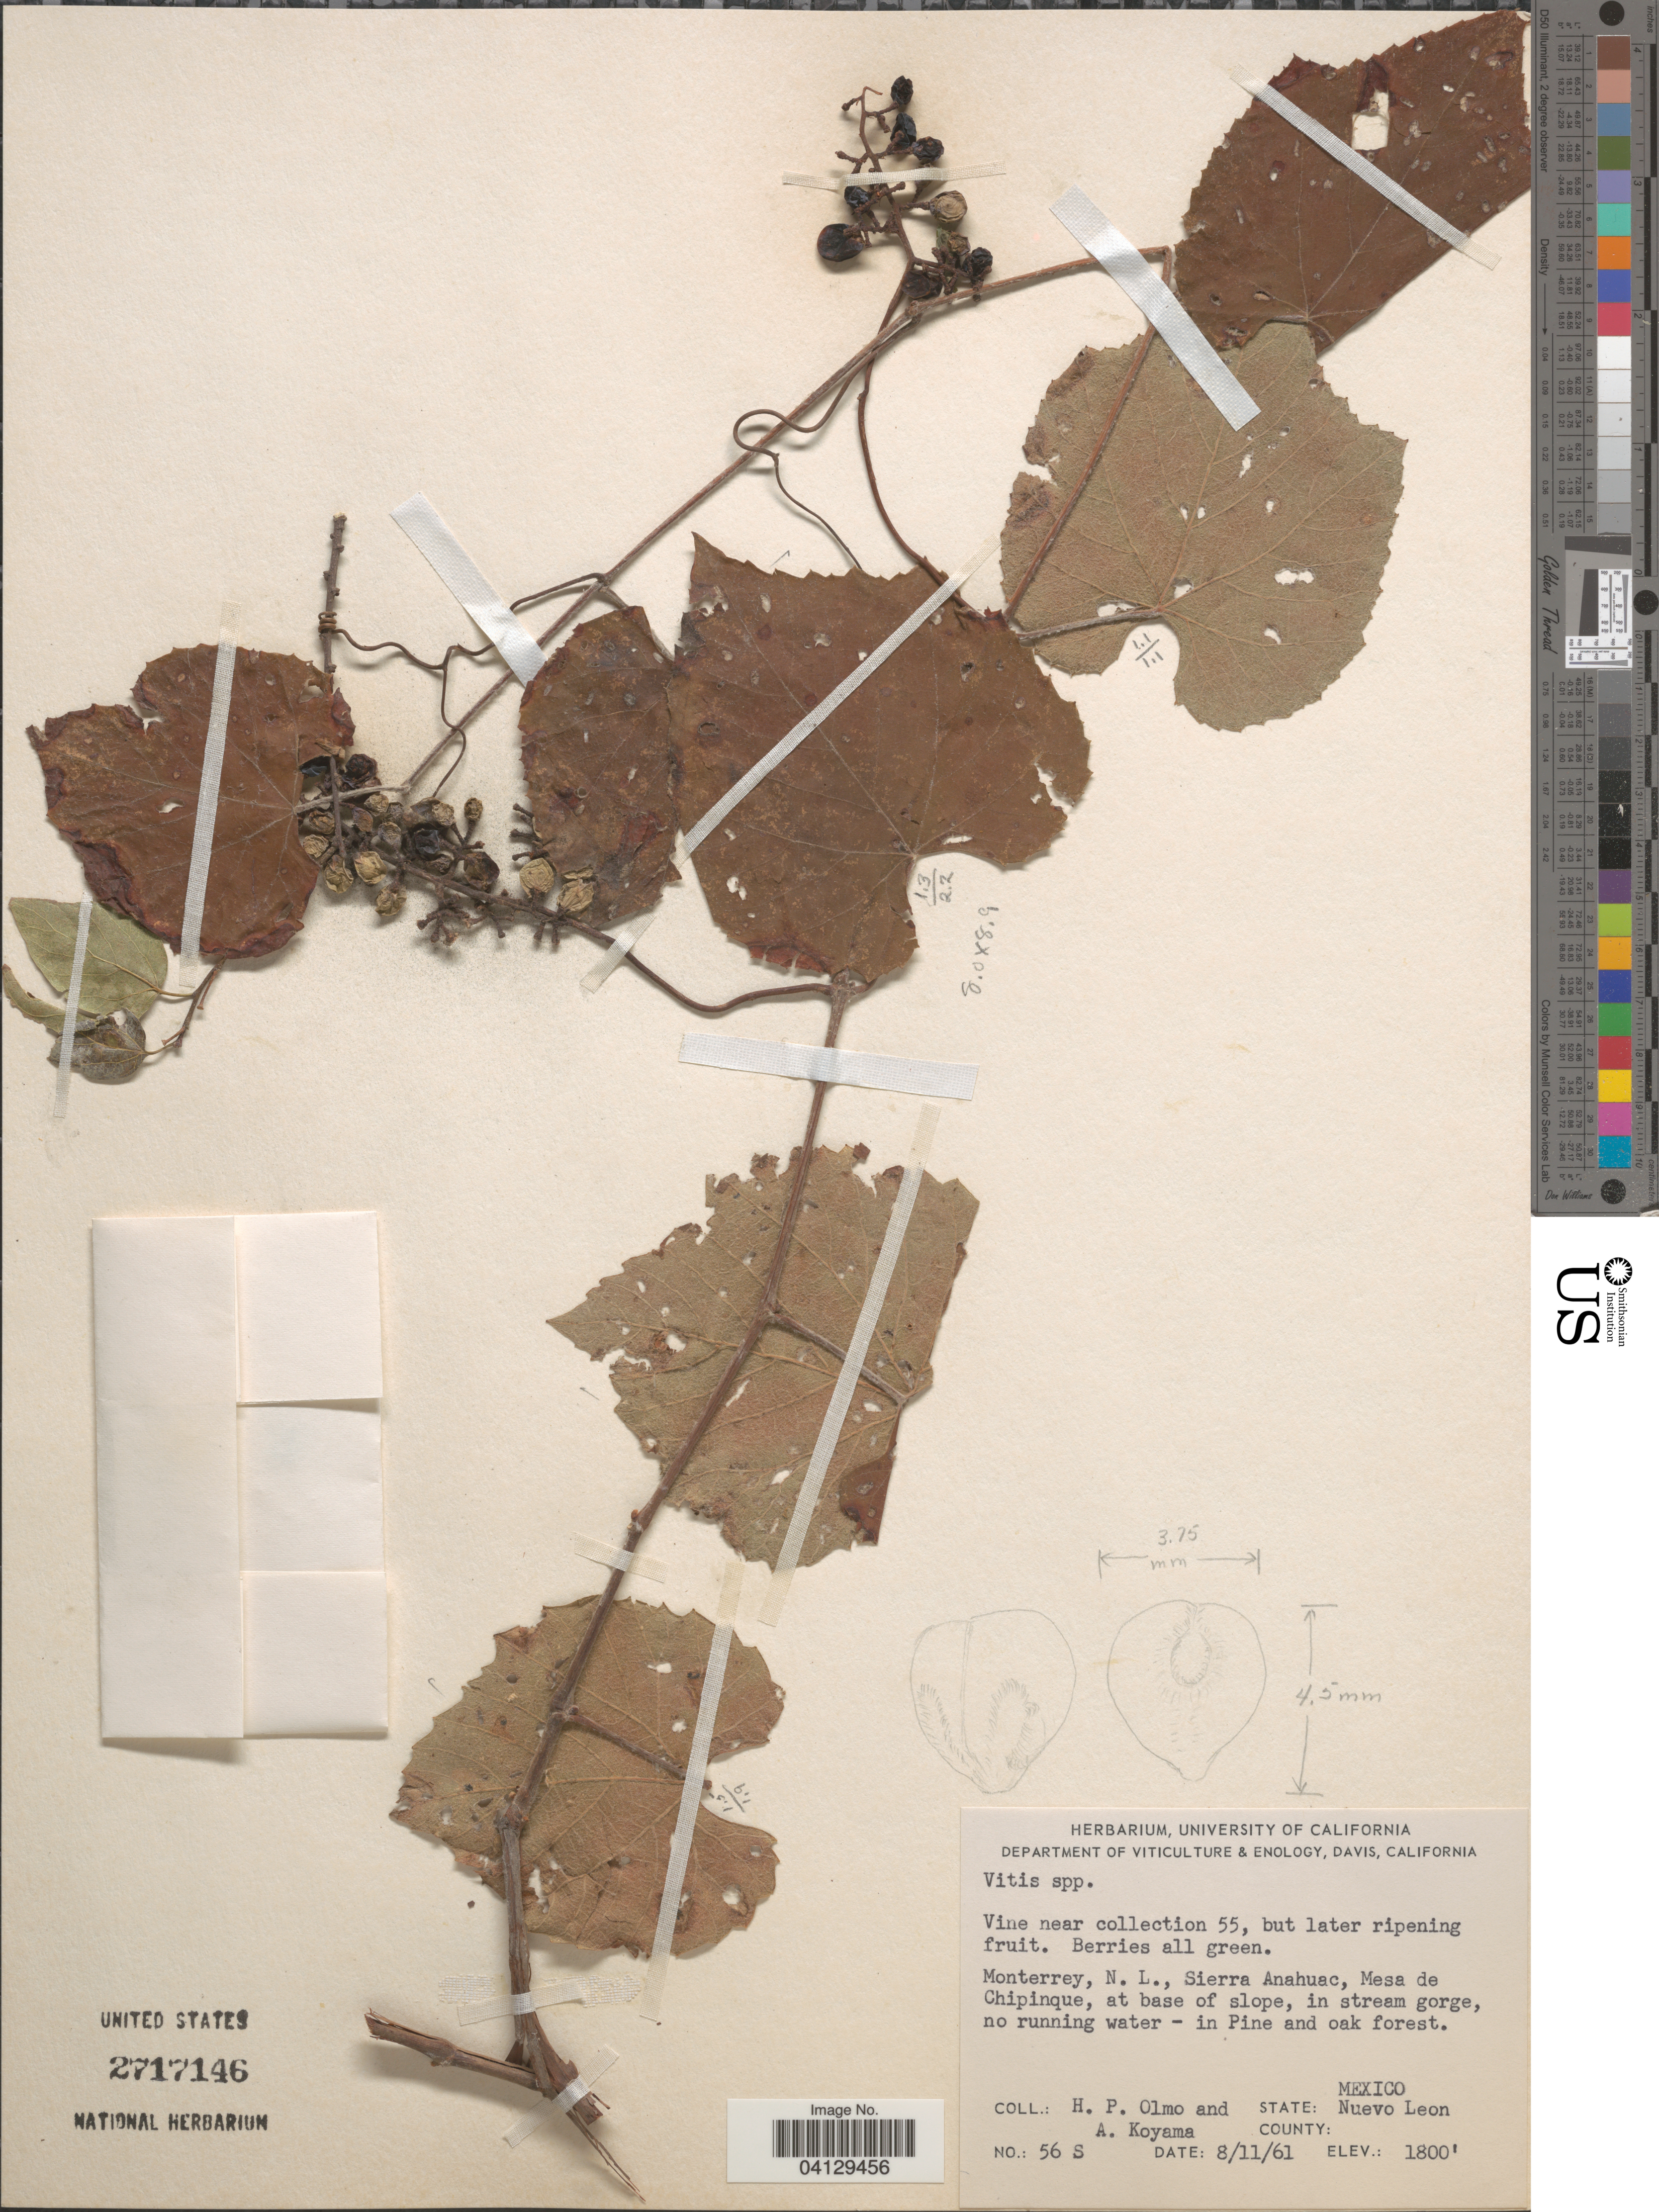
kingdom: Plantae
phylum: Tracheophyta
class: Magnoliopsida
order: Vitales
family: Vitaceae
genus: Vitis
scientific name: Vitis sp.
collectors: H. Olmo & A. Koyama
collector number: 56S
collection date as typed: Transcribed d/m/y: 11/8/61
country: Mexico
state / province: Nuevo León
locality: Monterrey, Sierra Anahuac, Mesa de Chipinque.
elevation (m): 549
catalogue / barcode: US 2717146